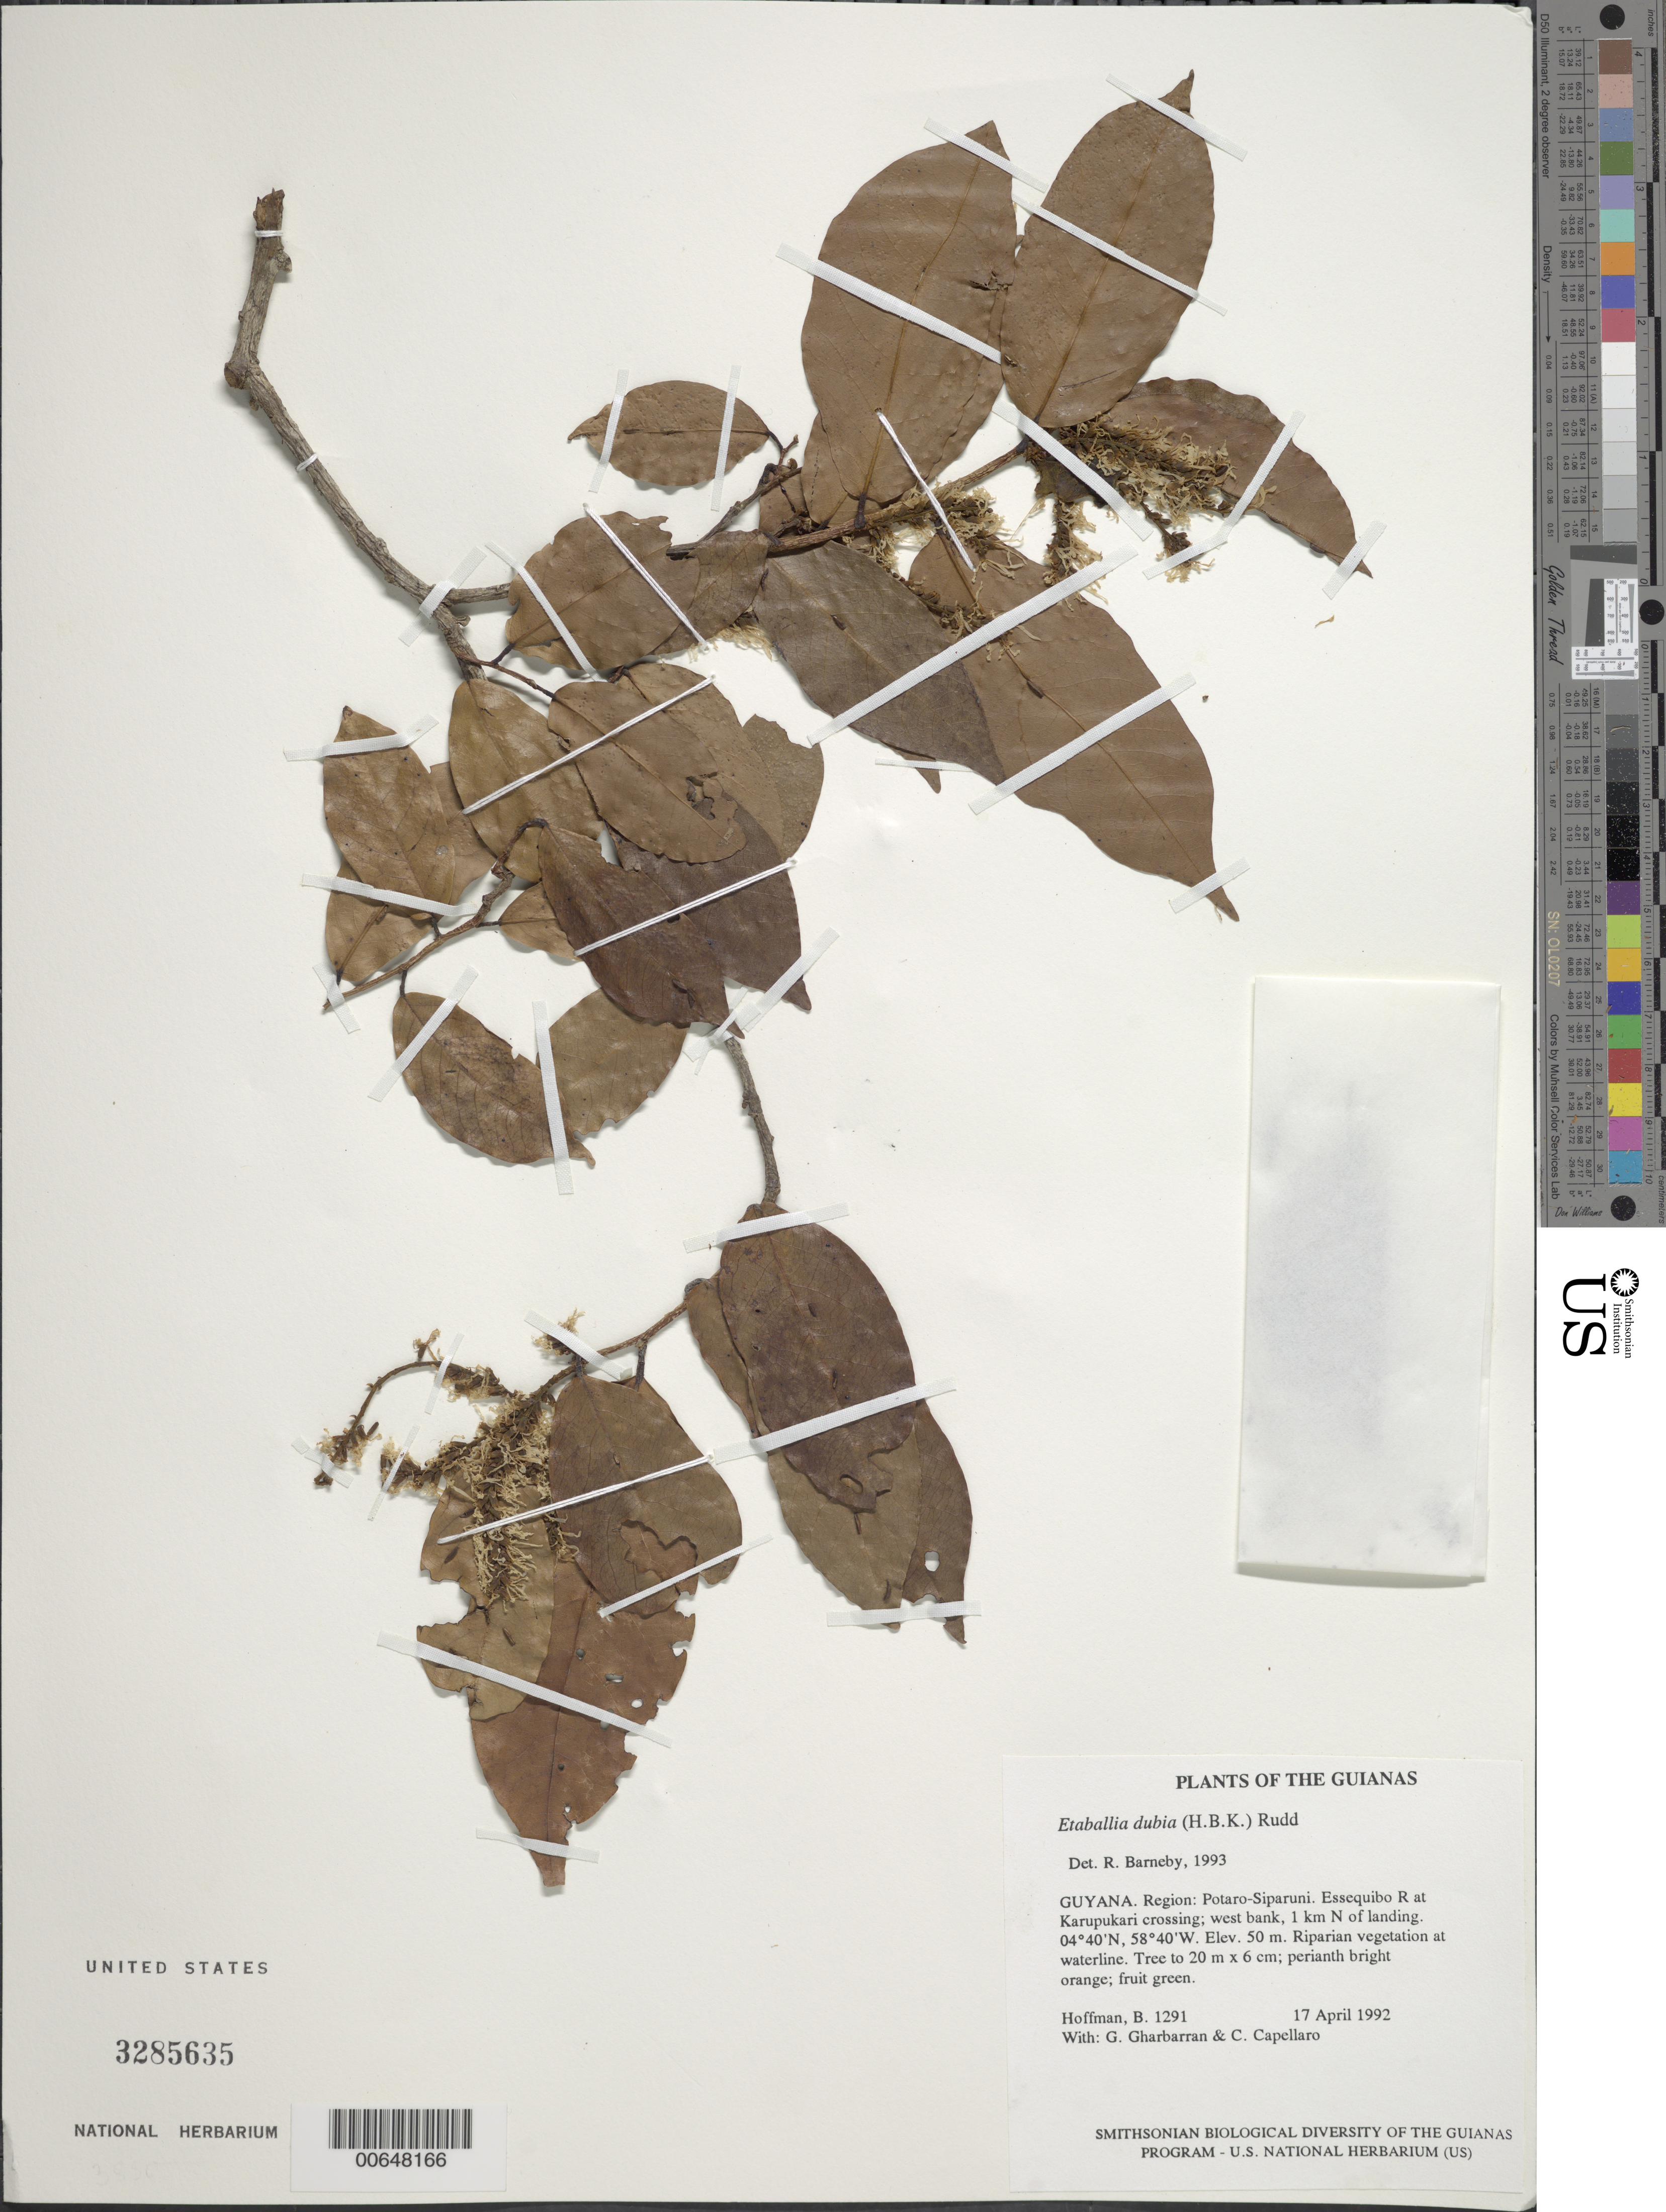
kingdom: Plantae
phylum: Tracheophyta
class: Magnoliopsida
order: Fabales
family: Fabaceae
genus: Pterocarpus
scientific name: Pterocarpus dubius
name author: (Kunth) Spreng.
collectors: B. Hoffman, G. Gharbarran & C. Capellaro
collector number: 1291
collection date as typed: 17 April 1992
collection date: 1992-04-17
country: Guyana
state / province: Potaro-Siparuni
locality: Essequibo River at Karupukari crossing; west bank, 1 km N of landing. Iwokrama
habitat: Riparian vegetation at waterline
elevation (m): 50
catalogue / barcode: US 3285635